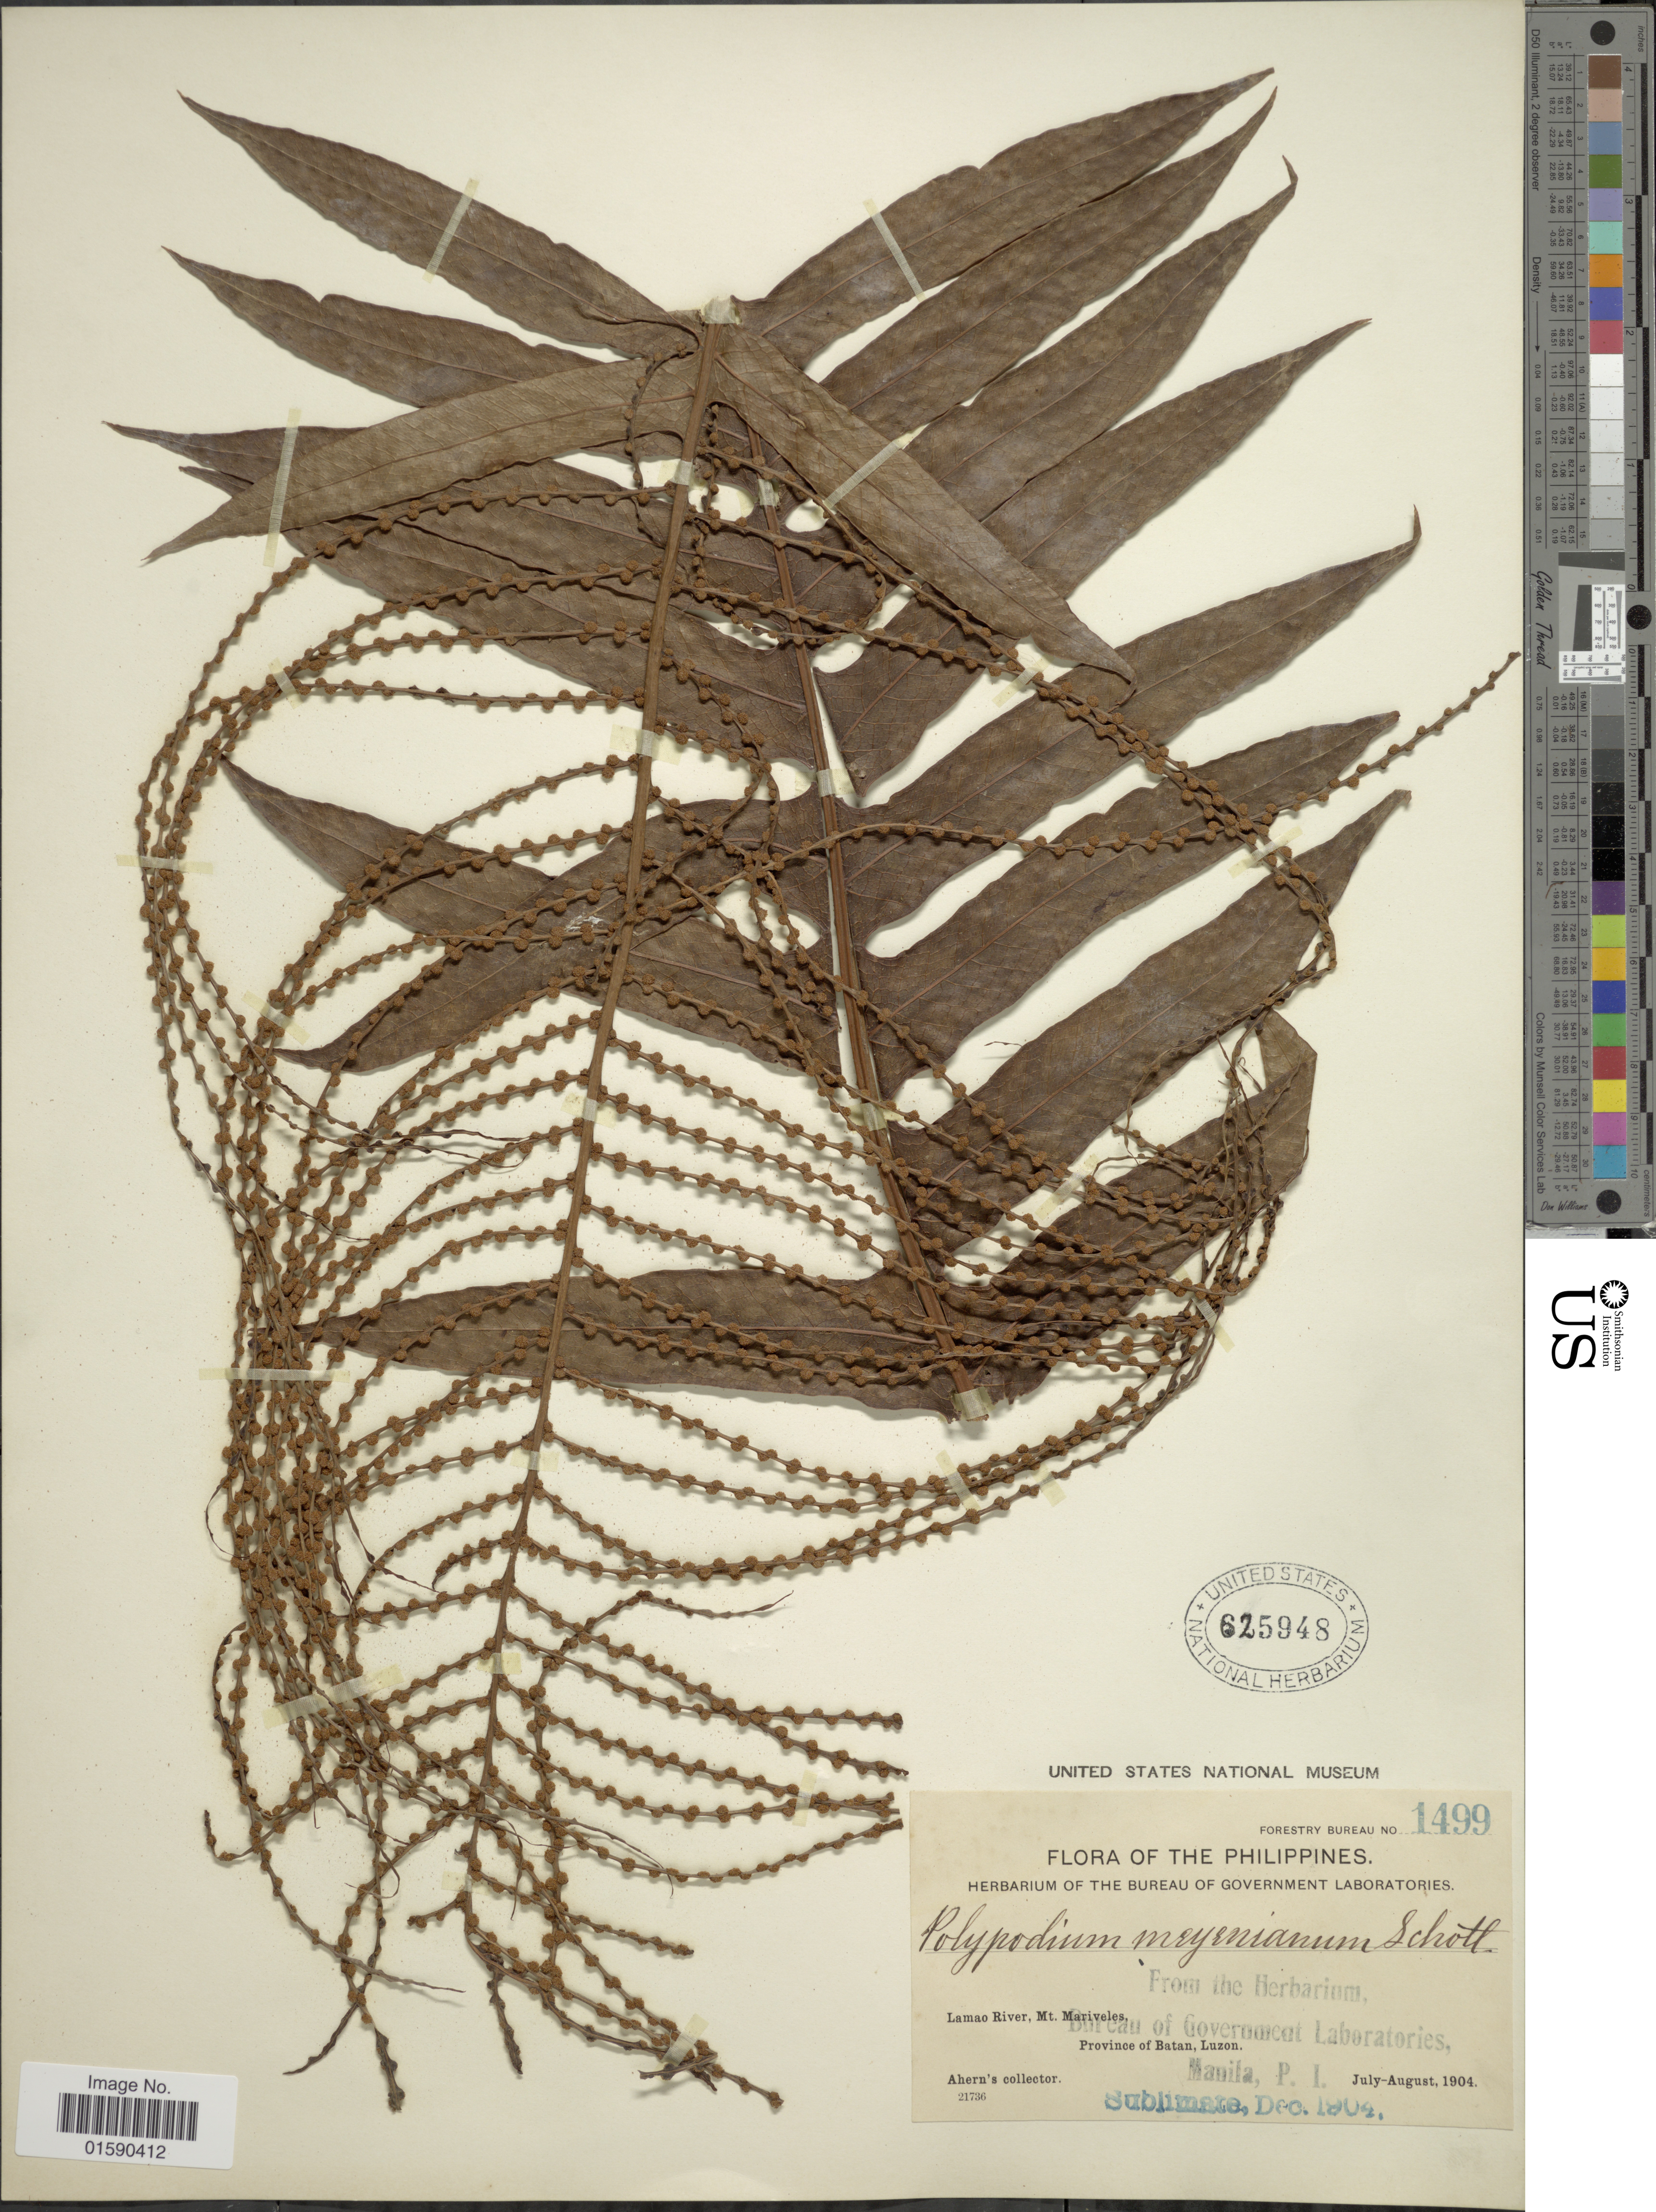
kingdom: Plantae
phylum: Tracheophyta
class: Polypodiopsida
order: Polypodiales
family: Polypodiaceae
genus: Aglaomorpha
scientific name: Aglaomorpha meyeniana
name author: Schott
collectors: Ahern's collector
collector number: Forestry Bureau 1499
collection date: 1904-07/1904-08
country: Philippines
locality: Lamao River, Mt. Mariveles, Province of Batan, Luzon,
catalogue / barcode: US 625948